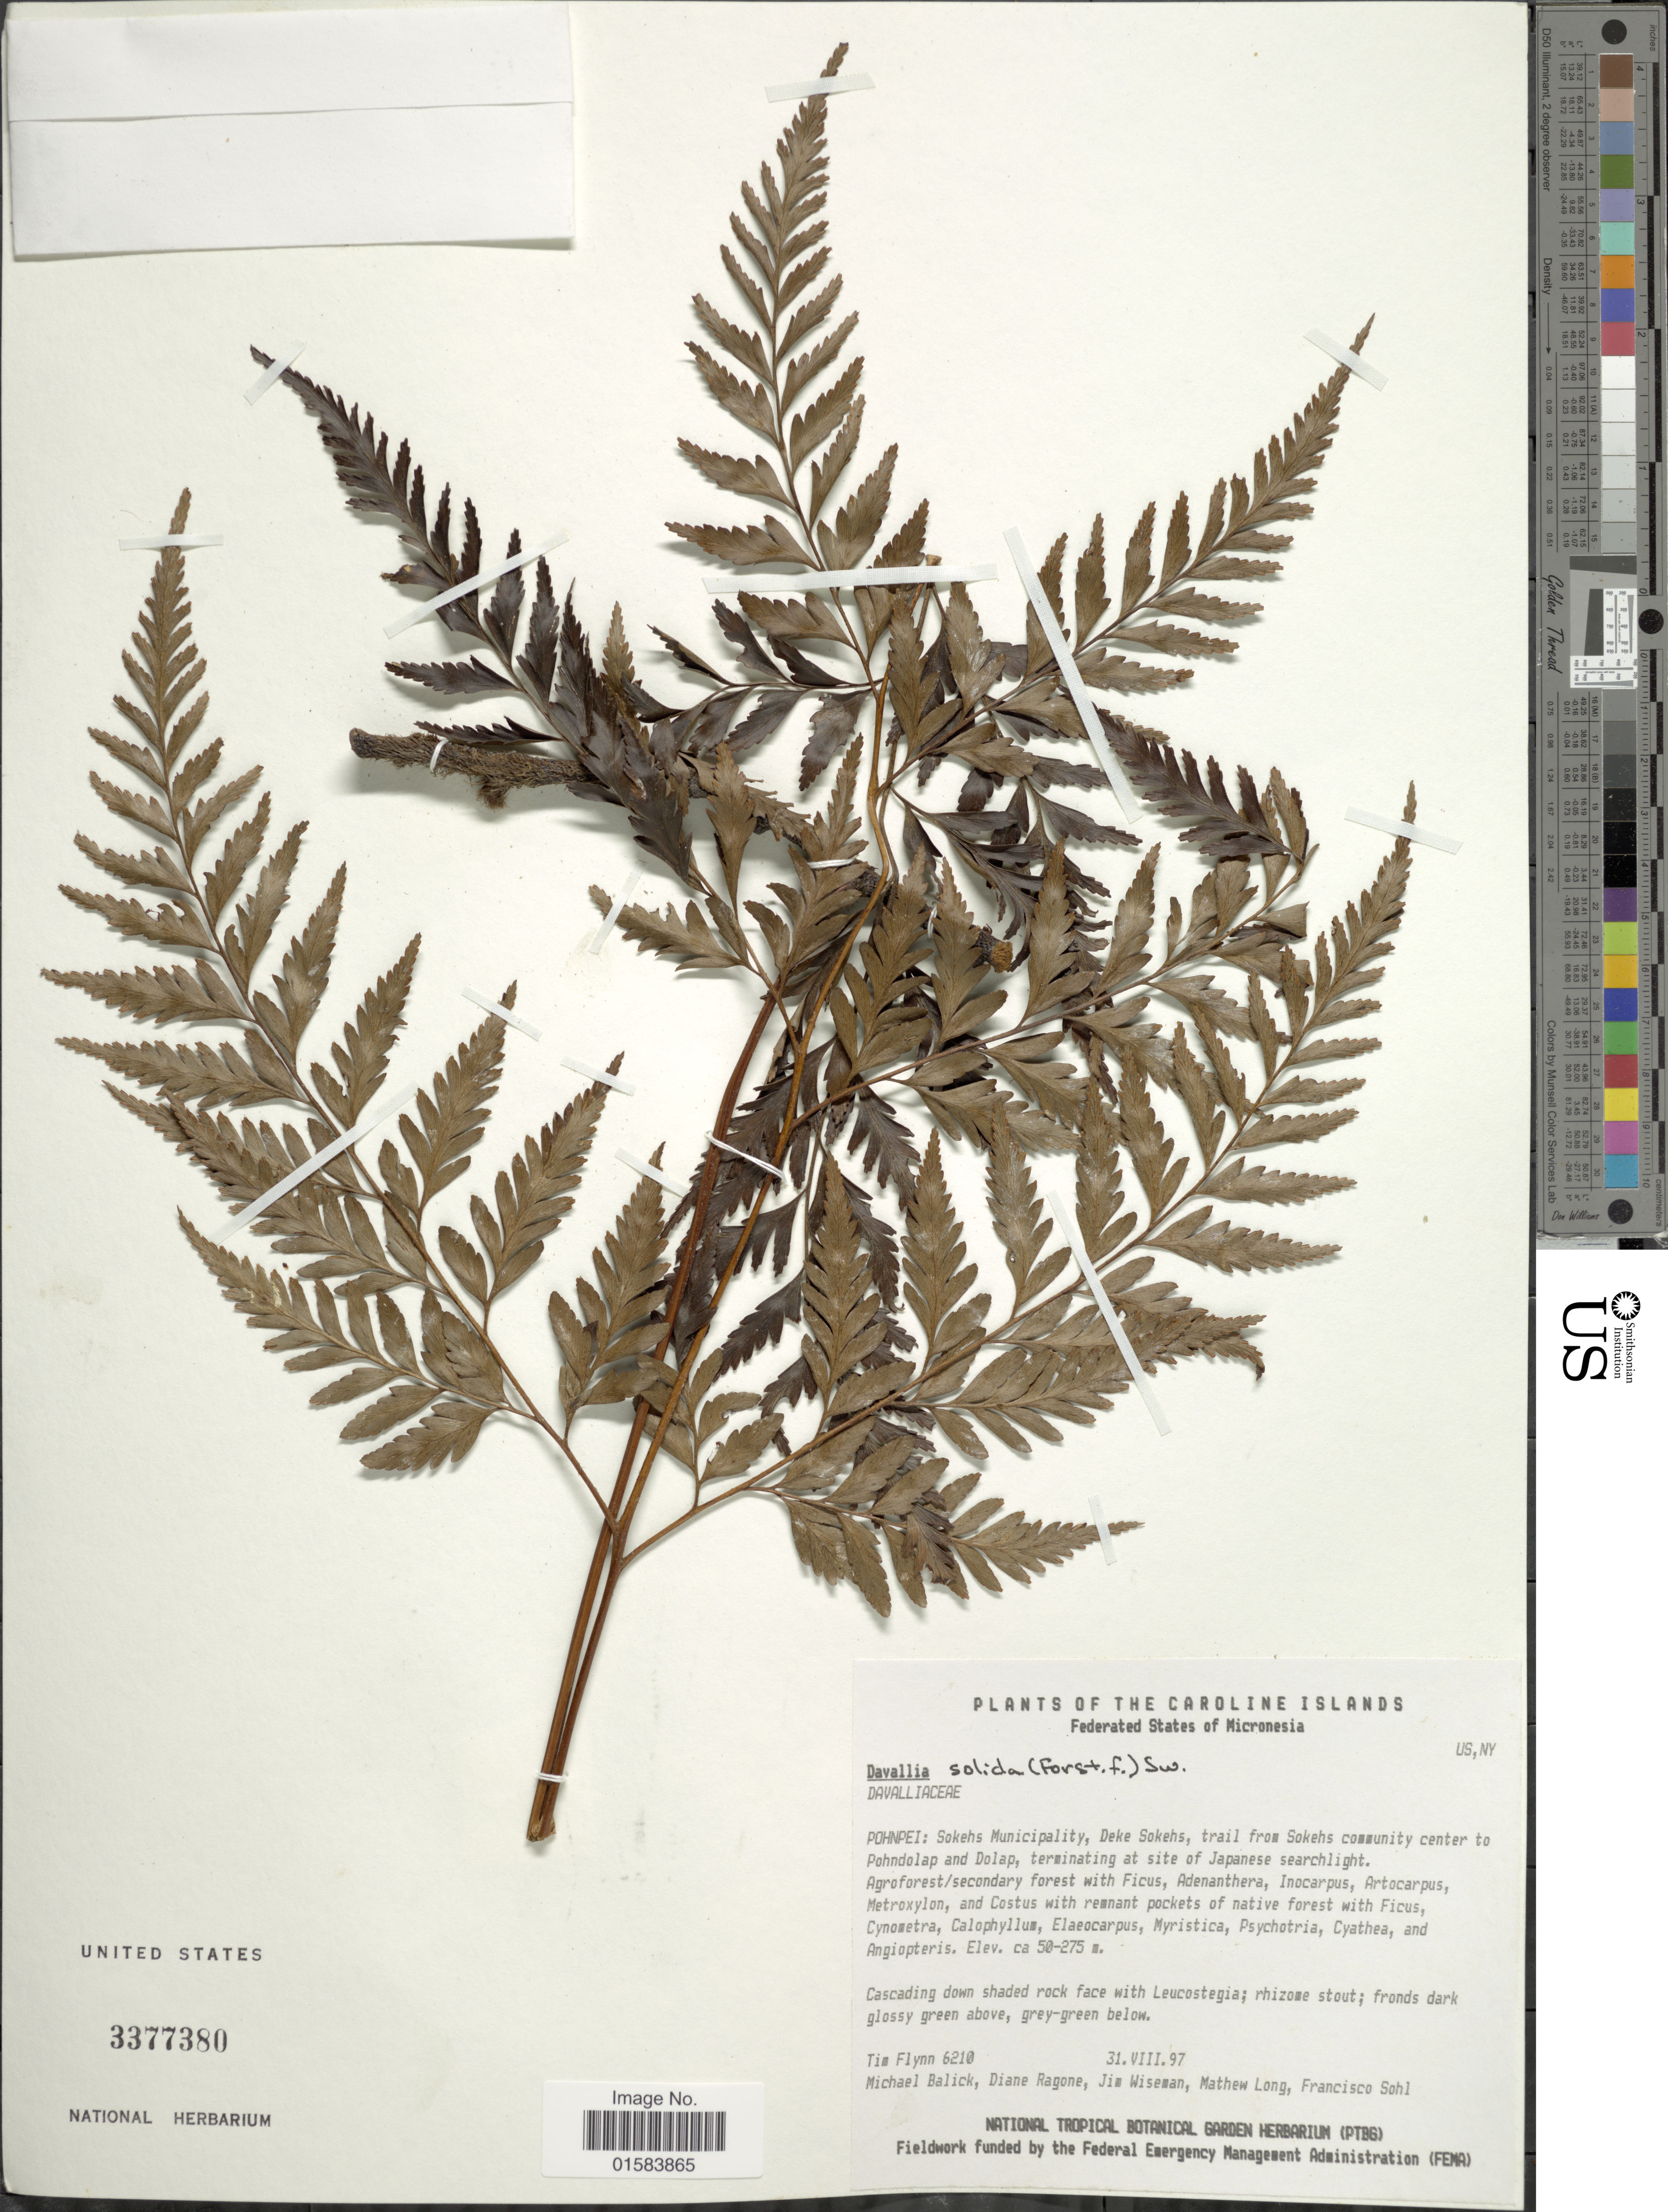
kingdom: Plantae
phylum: Tracheophyta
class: Polypodiopsida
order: Polypodiales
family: Davalliaceae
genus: Davallia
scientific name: Davallia solida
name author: (G. Forst.) Sw.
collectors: T. Flynn, M. J. Balick, D. Ragone, J. Wiseman & et al.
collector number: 6210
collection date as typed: Transcribed d/m/y: 31/8/97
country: Micronesia, Federated States of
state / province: Pohnpei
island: Pohnpei [Ponape]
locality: Sokehs Municipality, Deke Sokehs, trail from Sokehs community center to Pohnodolap and Dolap, terminating at site Japanese searchlight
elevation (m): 50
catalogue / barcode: US 3377380